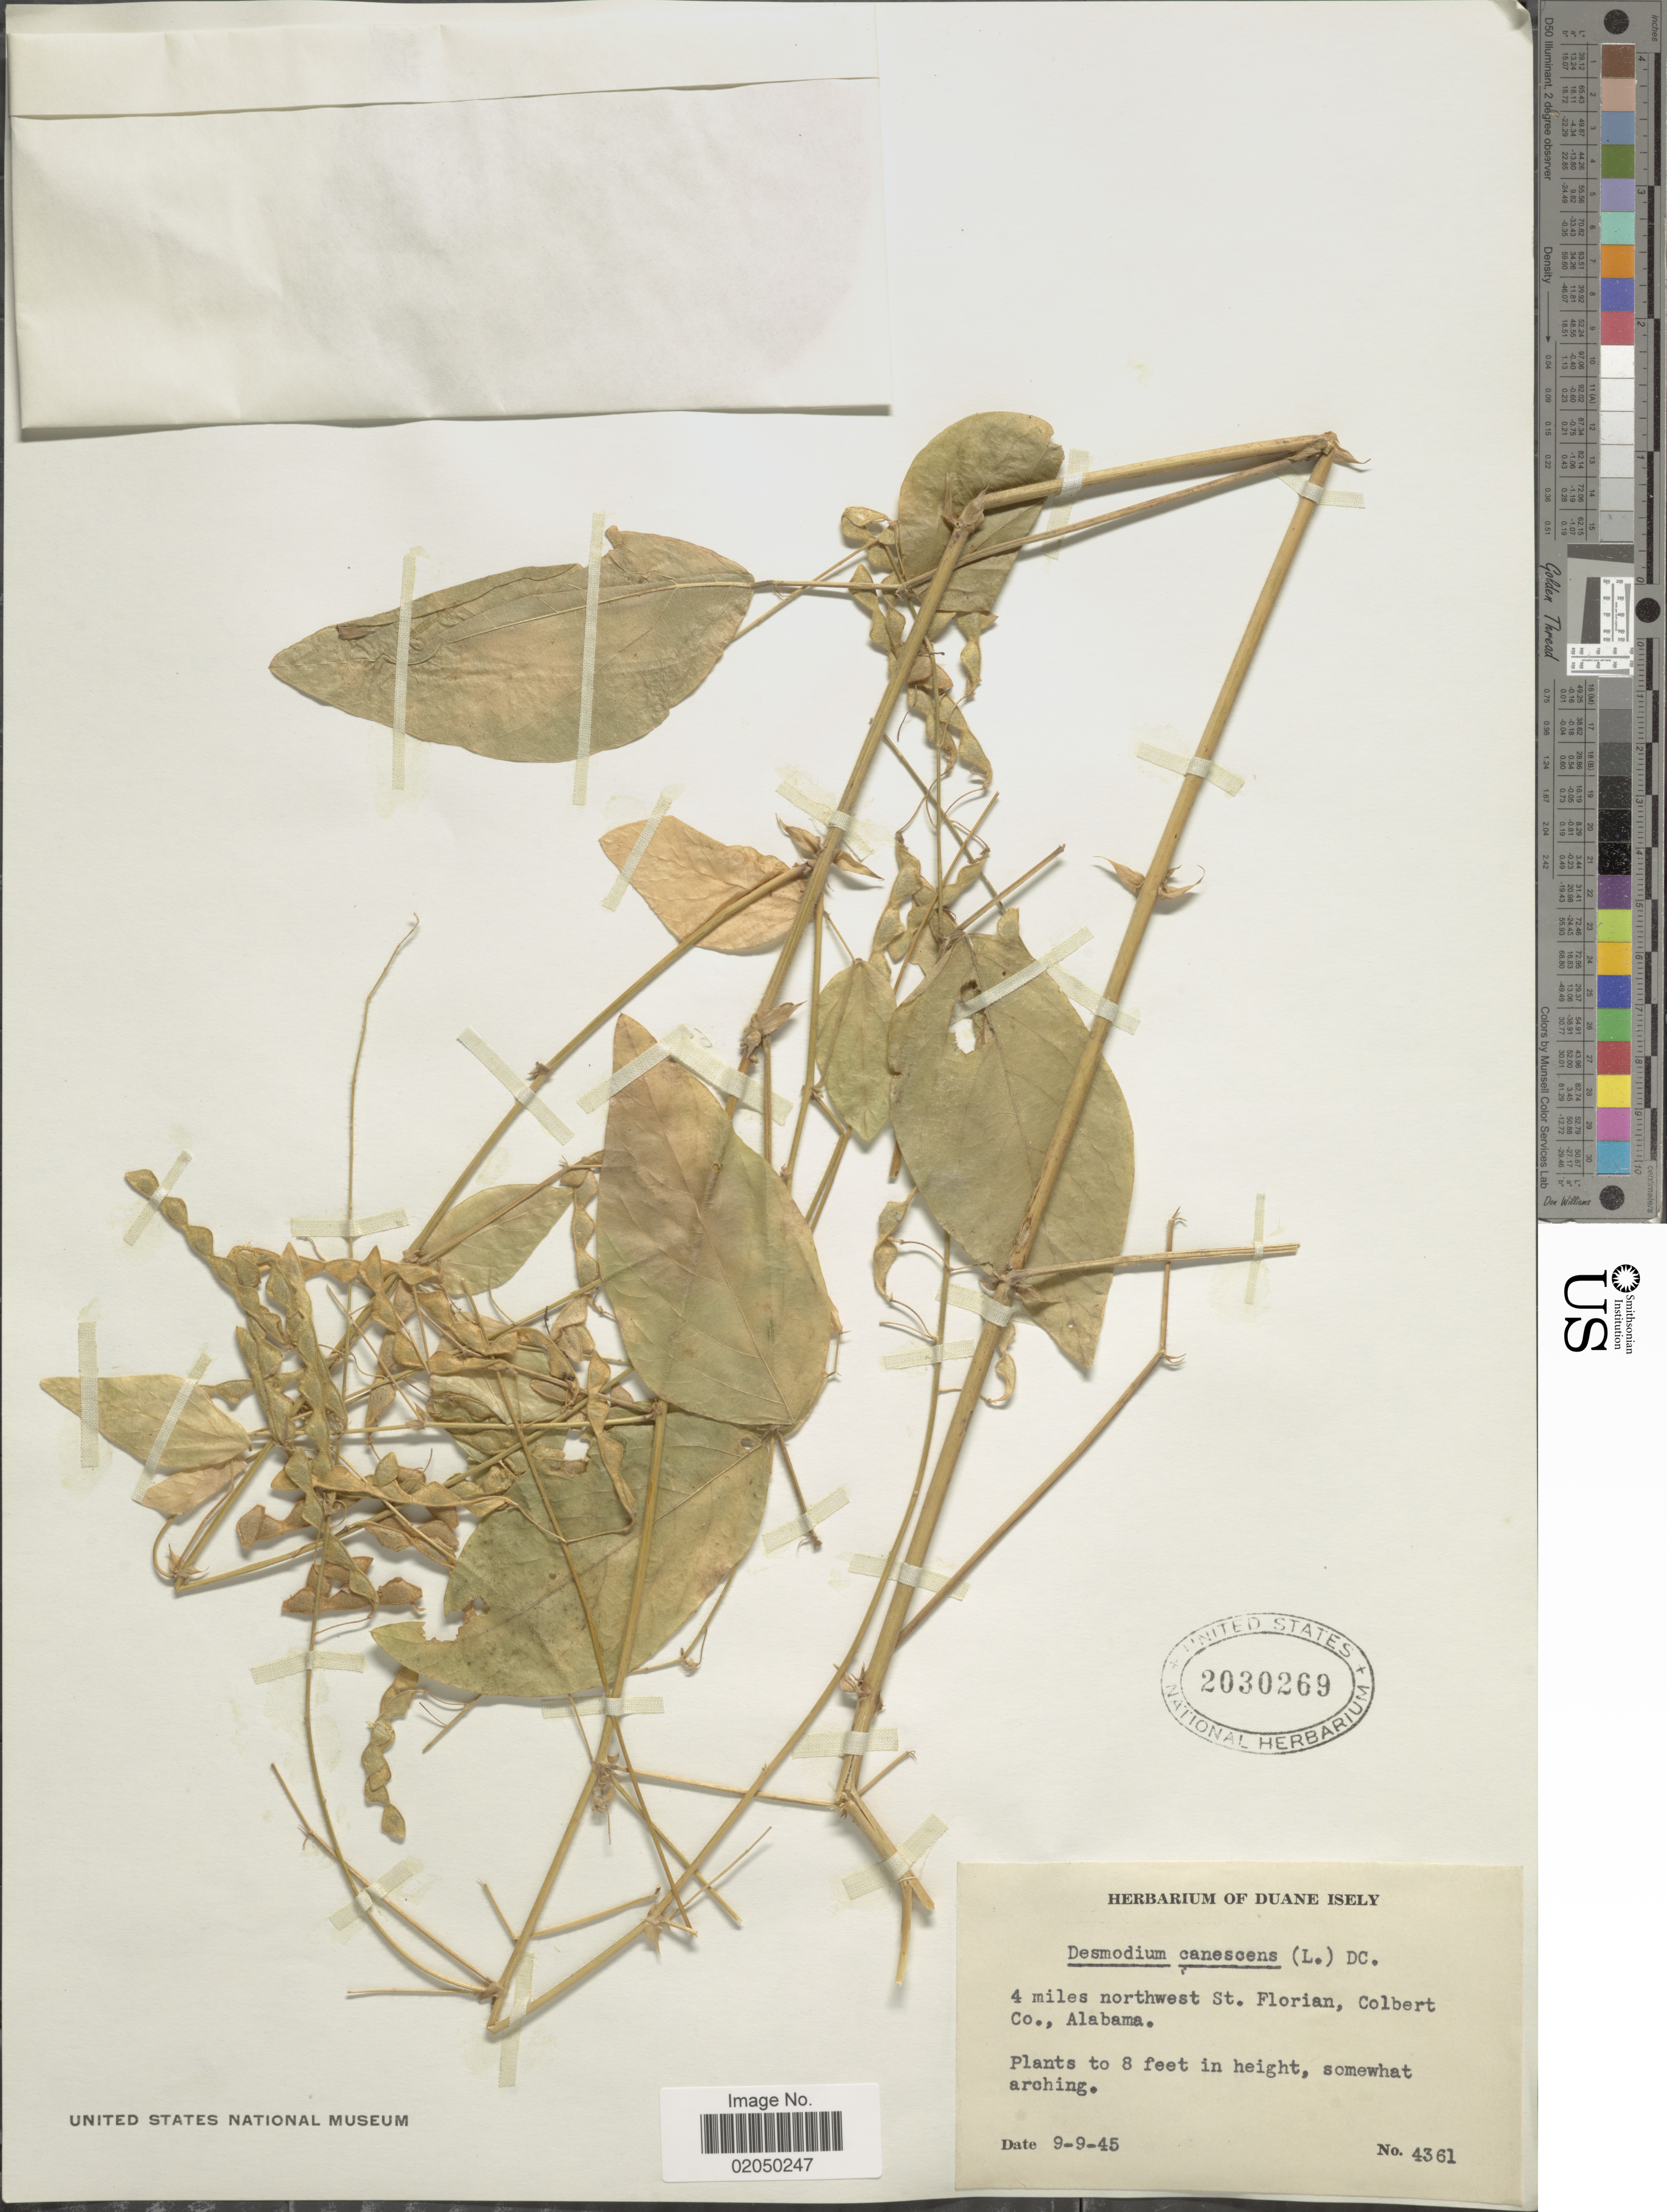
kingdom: Plantae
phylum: Tracheophyta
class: Magnoliopsida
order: Fabales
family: Fabaceae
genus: Desmodium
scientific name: Desmodium canescens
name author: (L.) DC.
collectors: ex. herb. Duane Isely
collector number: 4361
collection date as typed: Transcribed d/m/y: 9/9/45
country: United States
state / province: Alabama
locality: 4 miles northwest St. Florian, Colbert Co.,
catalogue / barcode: US 2030269